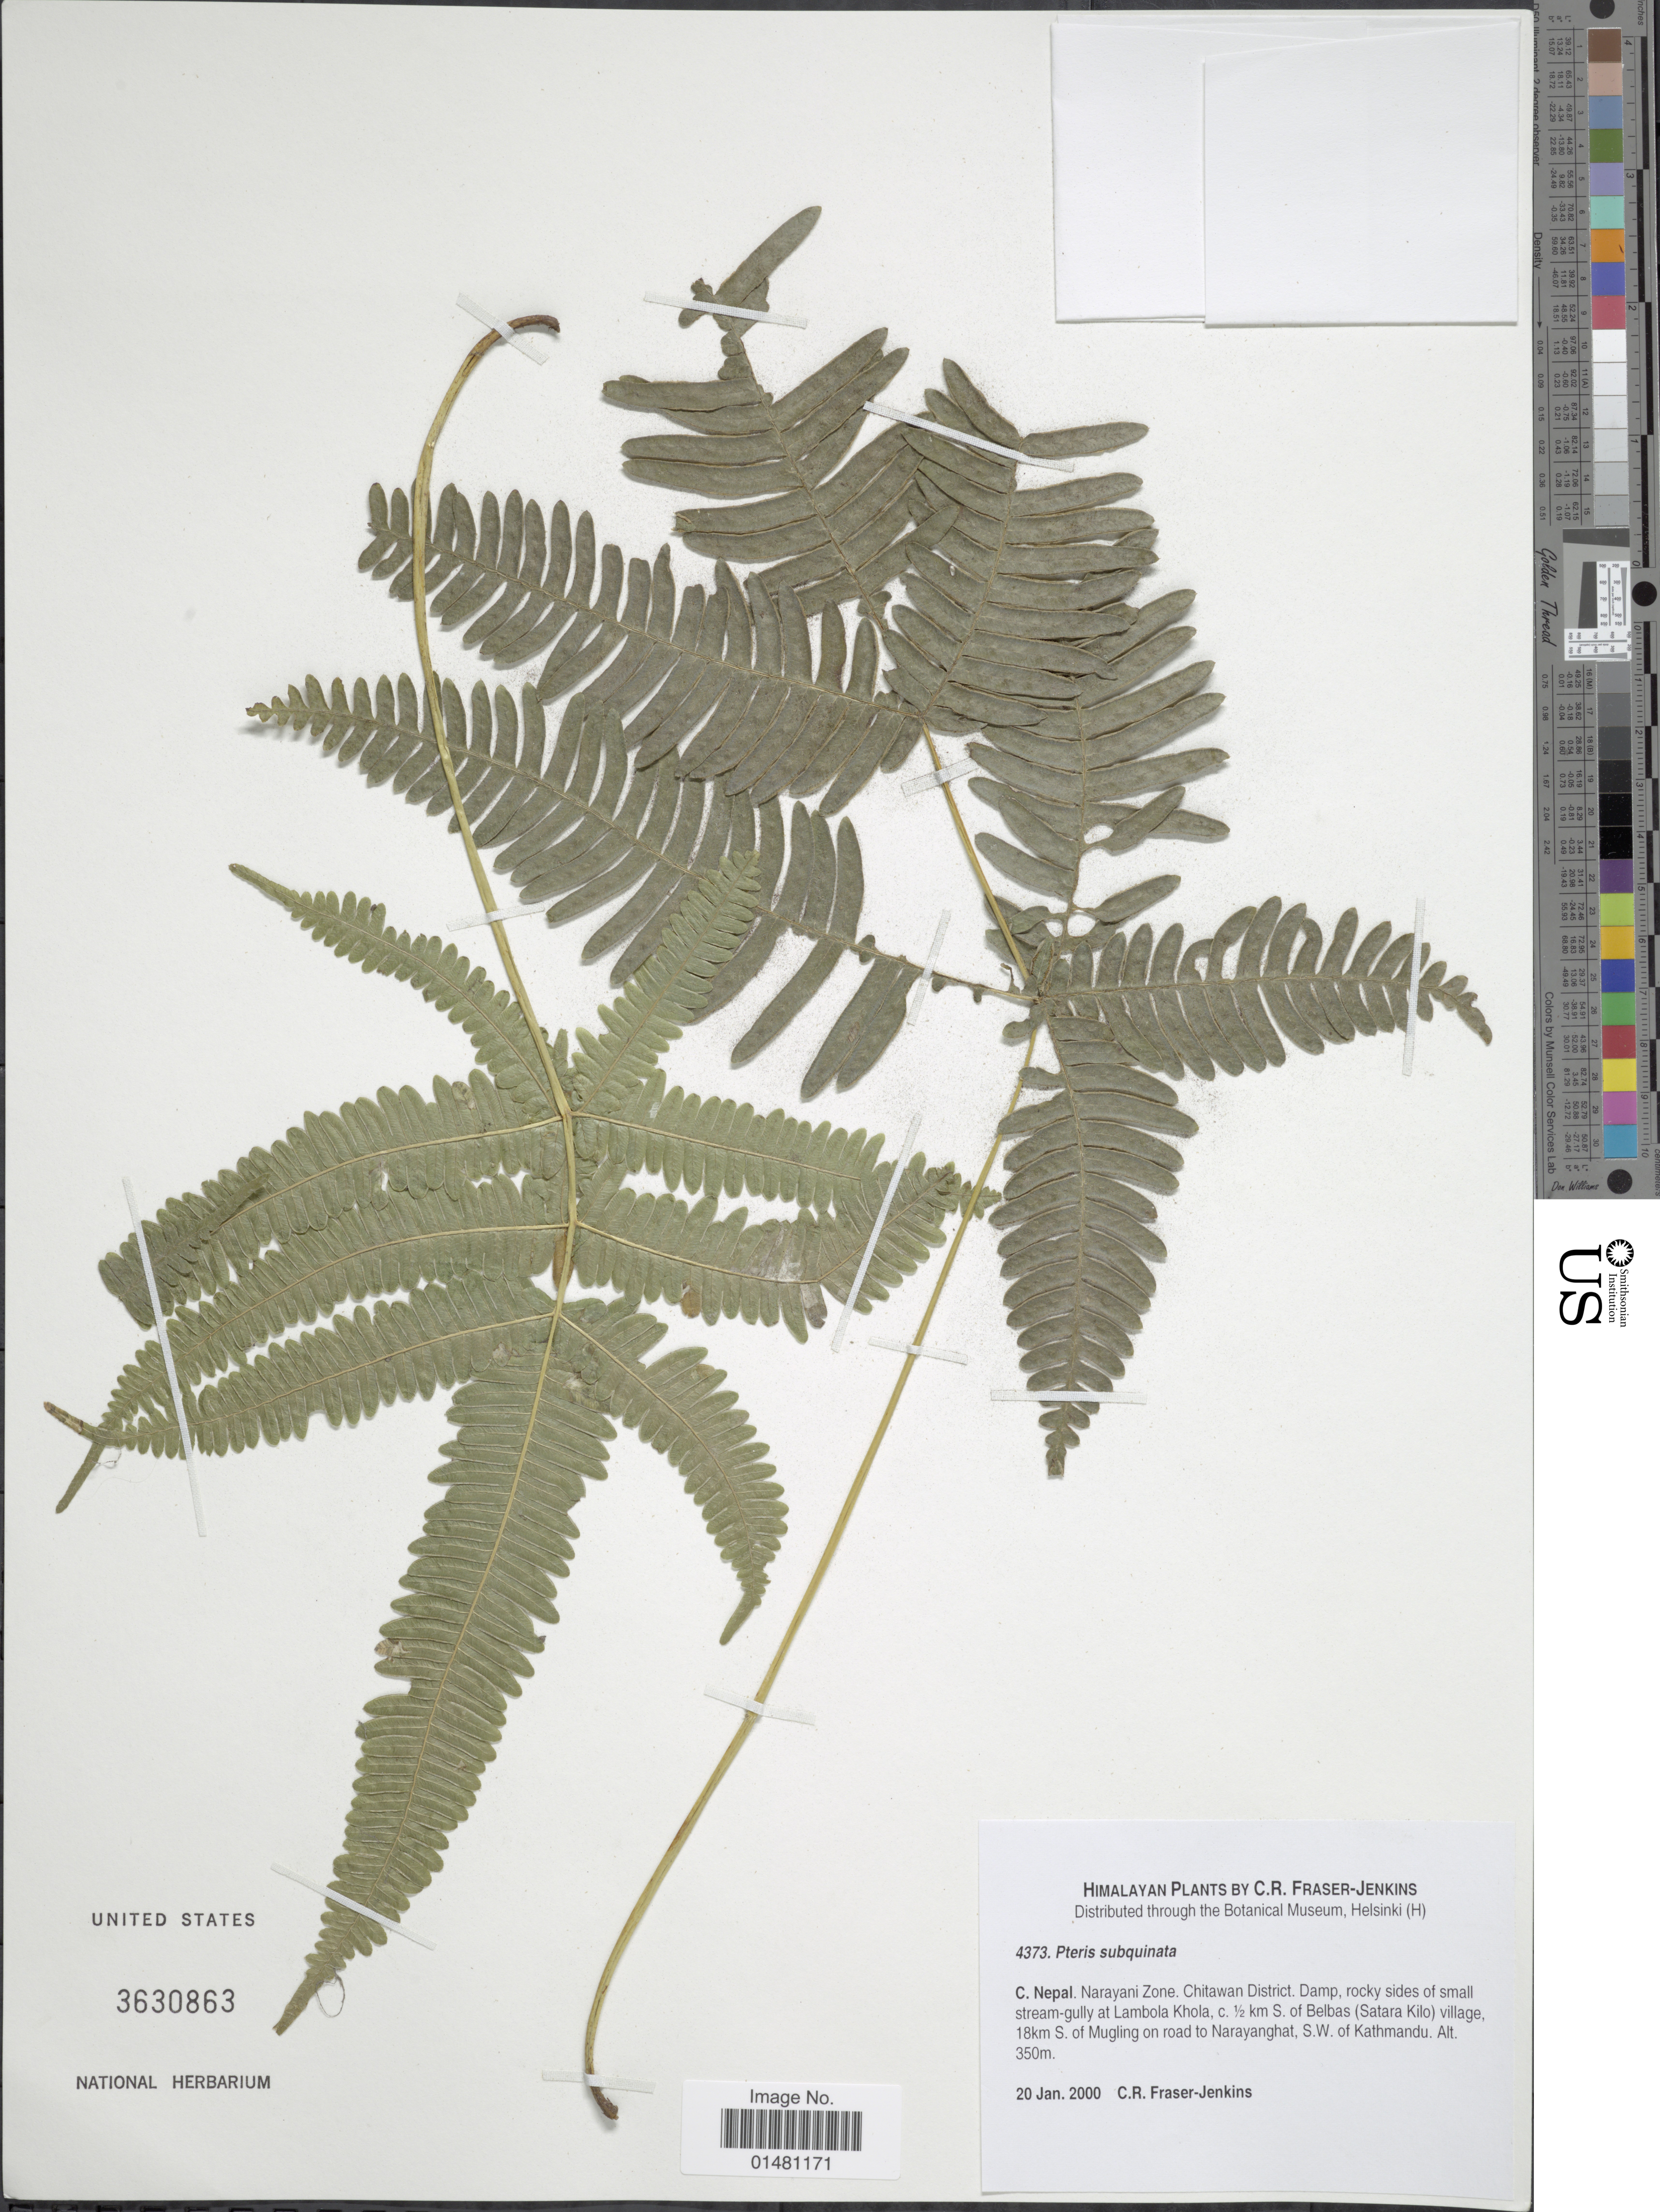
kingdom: Plantae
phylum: Tracheophyta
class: Polypodiopsida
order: Polypodiales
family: Pteridaceae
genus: Pteris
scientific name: Pteris subquinata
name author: (Wall. ex Bedd.) J. Agardh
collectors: C. R. Fraser-Jenkins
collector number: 4373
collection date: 2000-01-20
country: Nepal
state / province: Narayani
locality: Himalayan, C Nepal. Narayani Zone. Chitawan District.Damp, rocky sides of small stream-gully at Lambola Khola, c½ km S. of Belbas (Satara Kilo) village, 18km S. of Mugling on road to Narayanghat, S.W. of Kathmandu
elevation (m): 350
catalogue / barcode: US 3630863